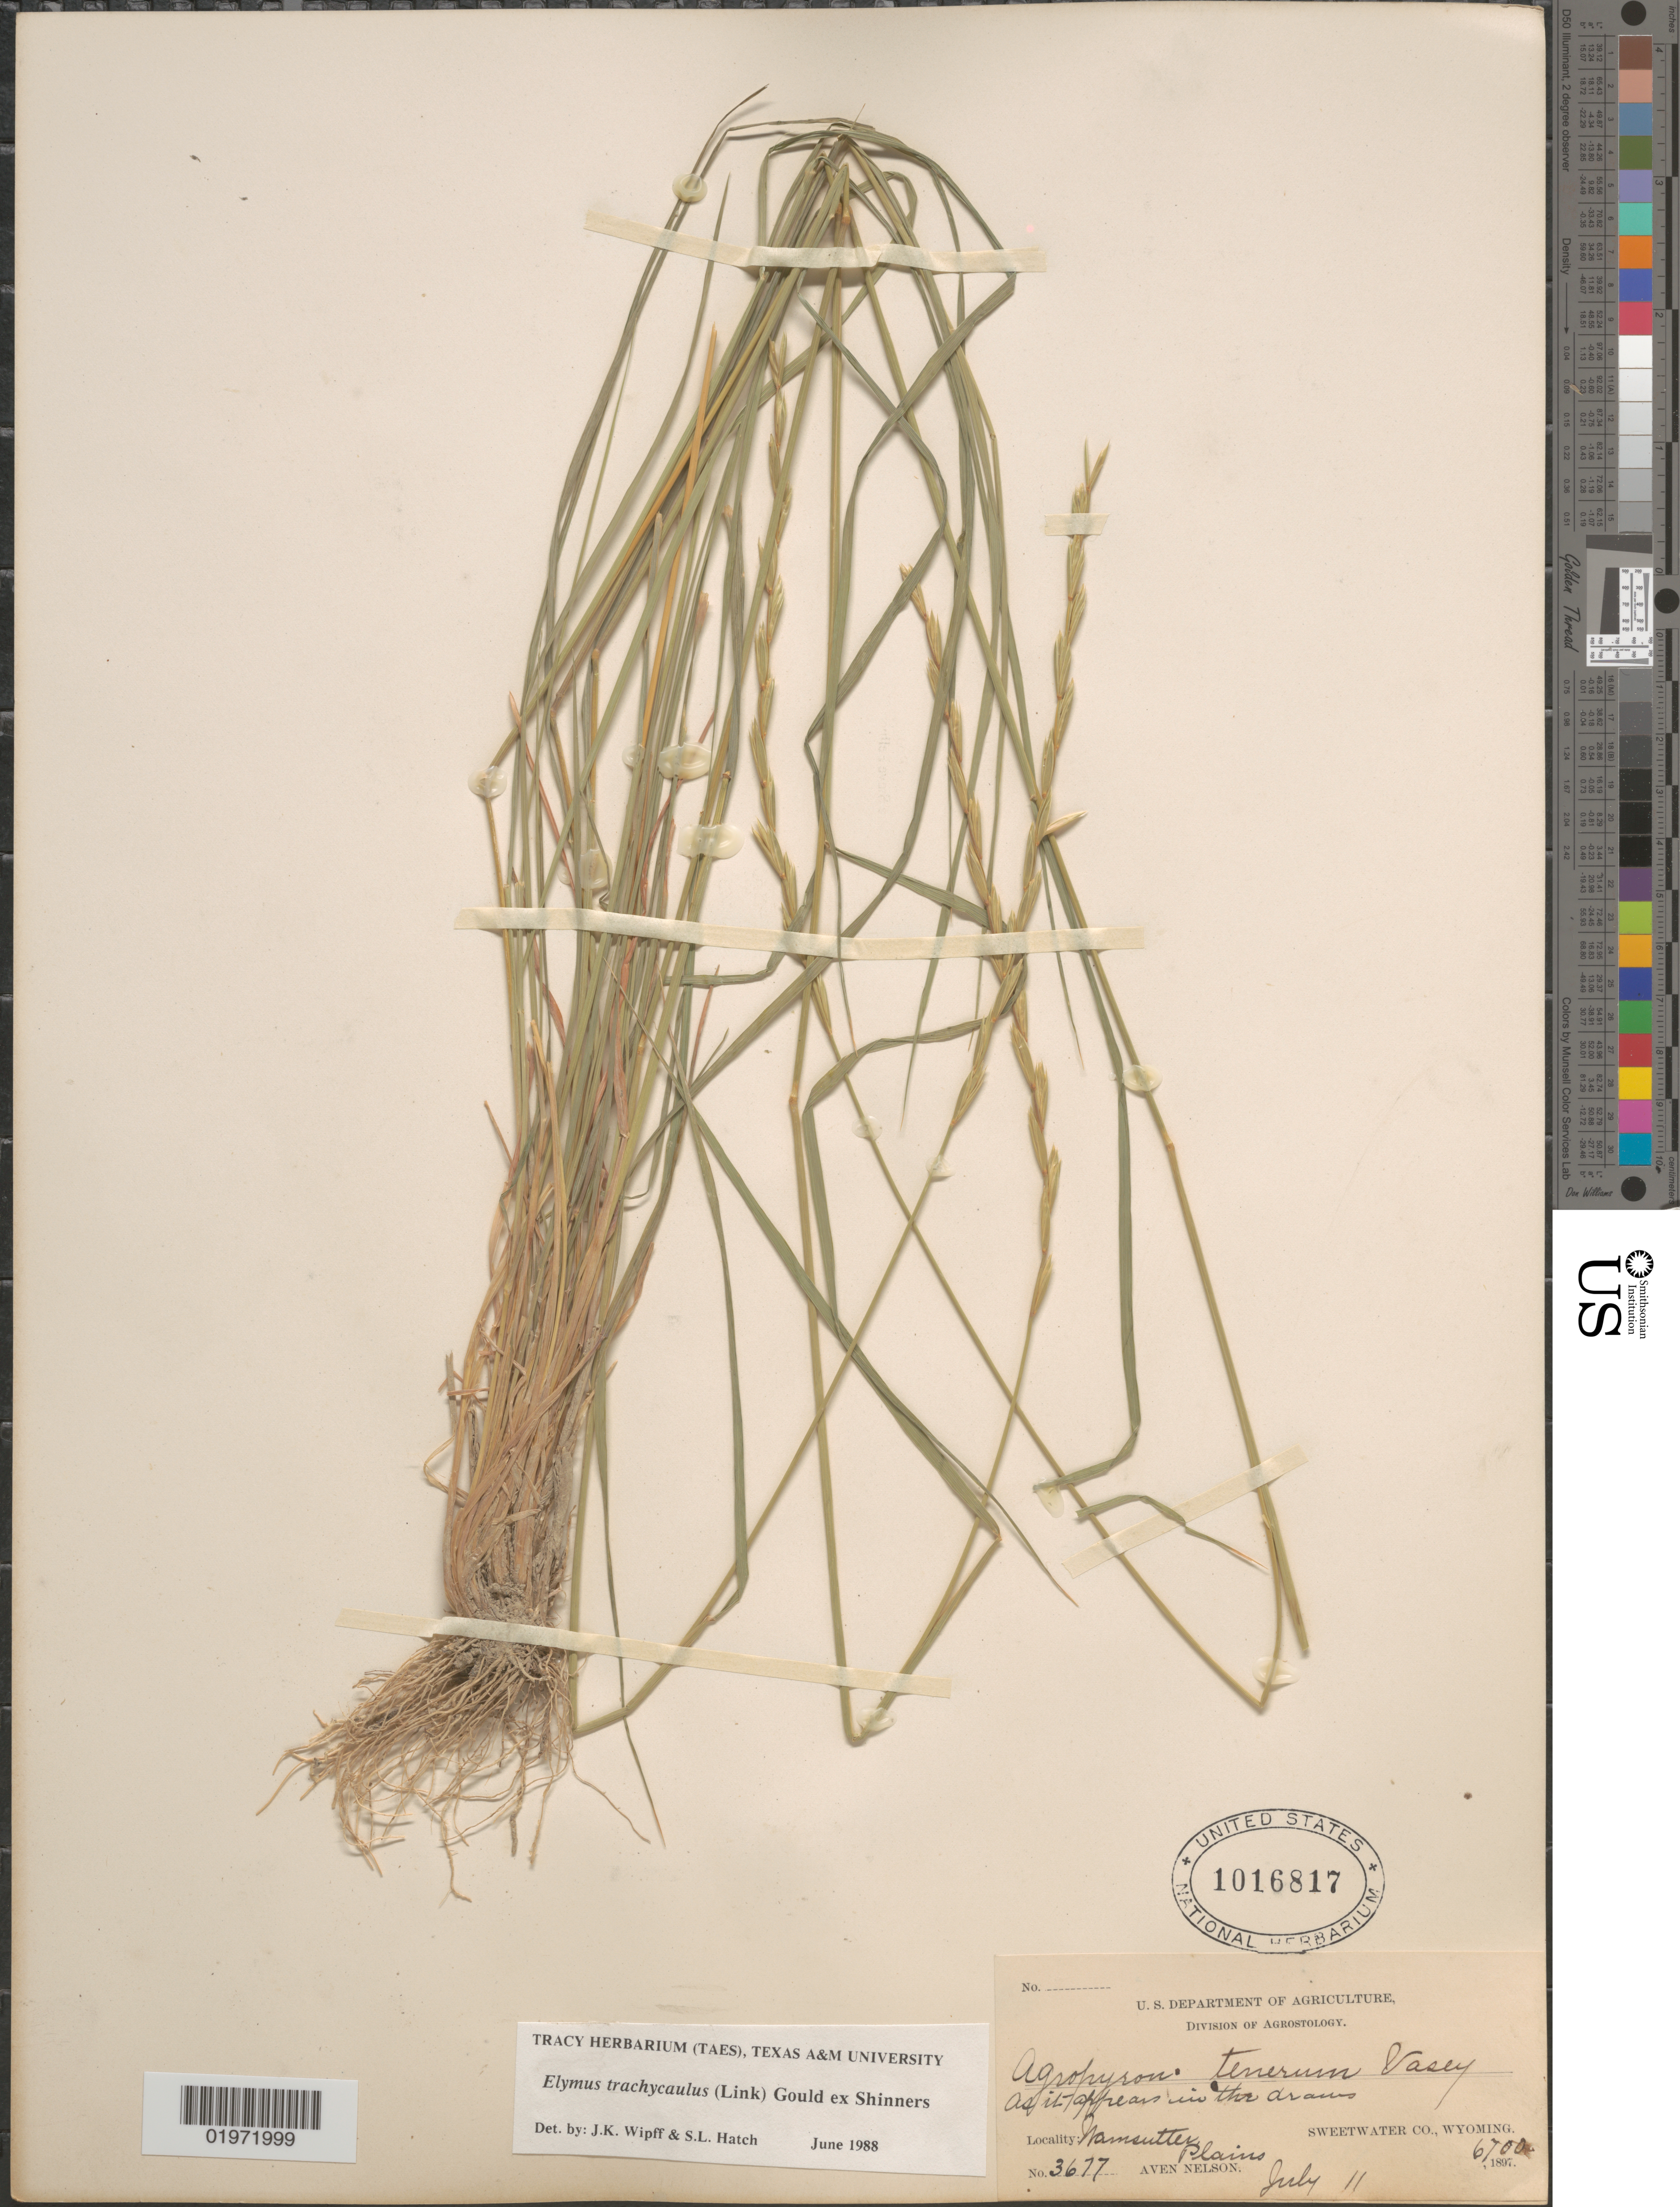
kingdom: Plantae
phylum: Tracheophyta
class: Liliopsida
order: Poales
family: Poaceae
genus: Elymus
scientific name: Elymus trachycaulus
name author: (Link) Gould ex Shinners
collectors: A. Nelson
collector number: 3677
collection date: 1897-07-11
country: United States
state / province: Wyoming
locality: Wamsutter Plains. Sweetwater Co.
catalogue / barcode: US 1016817